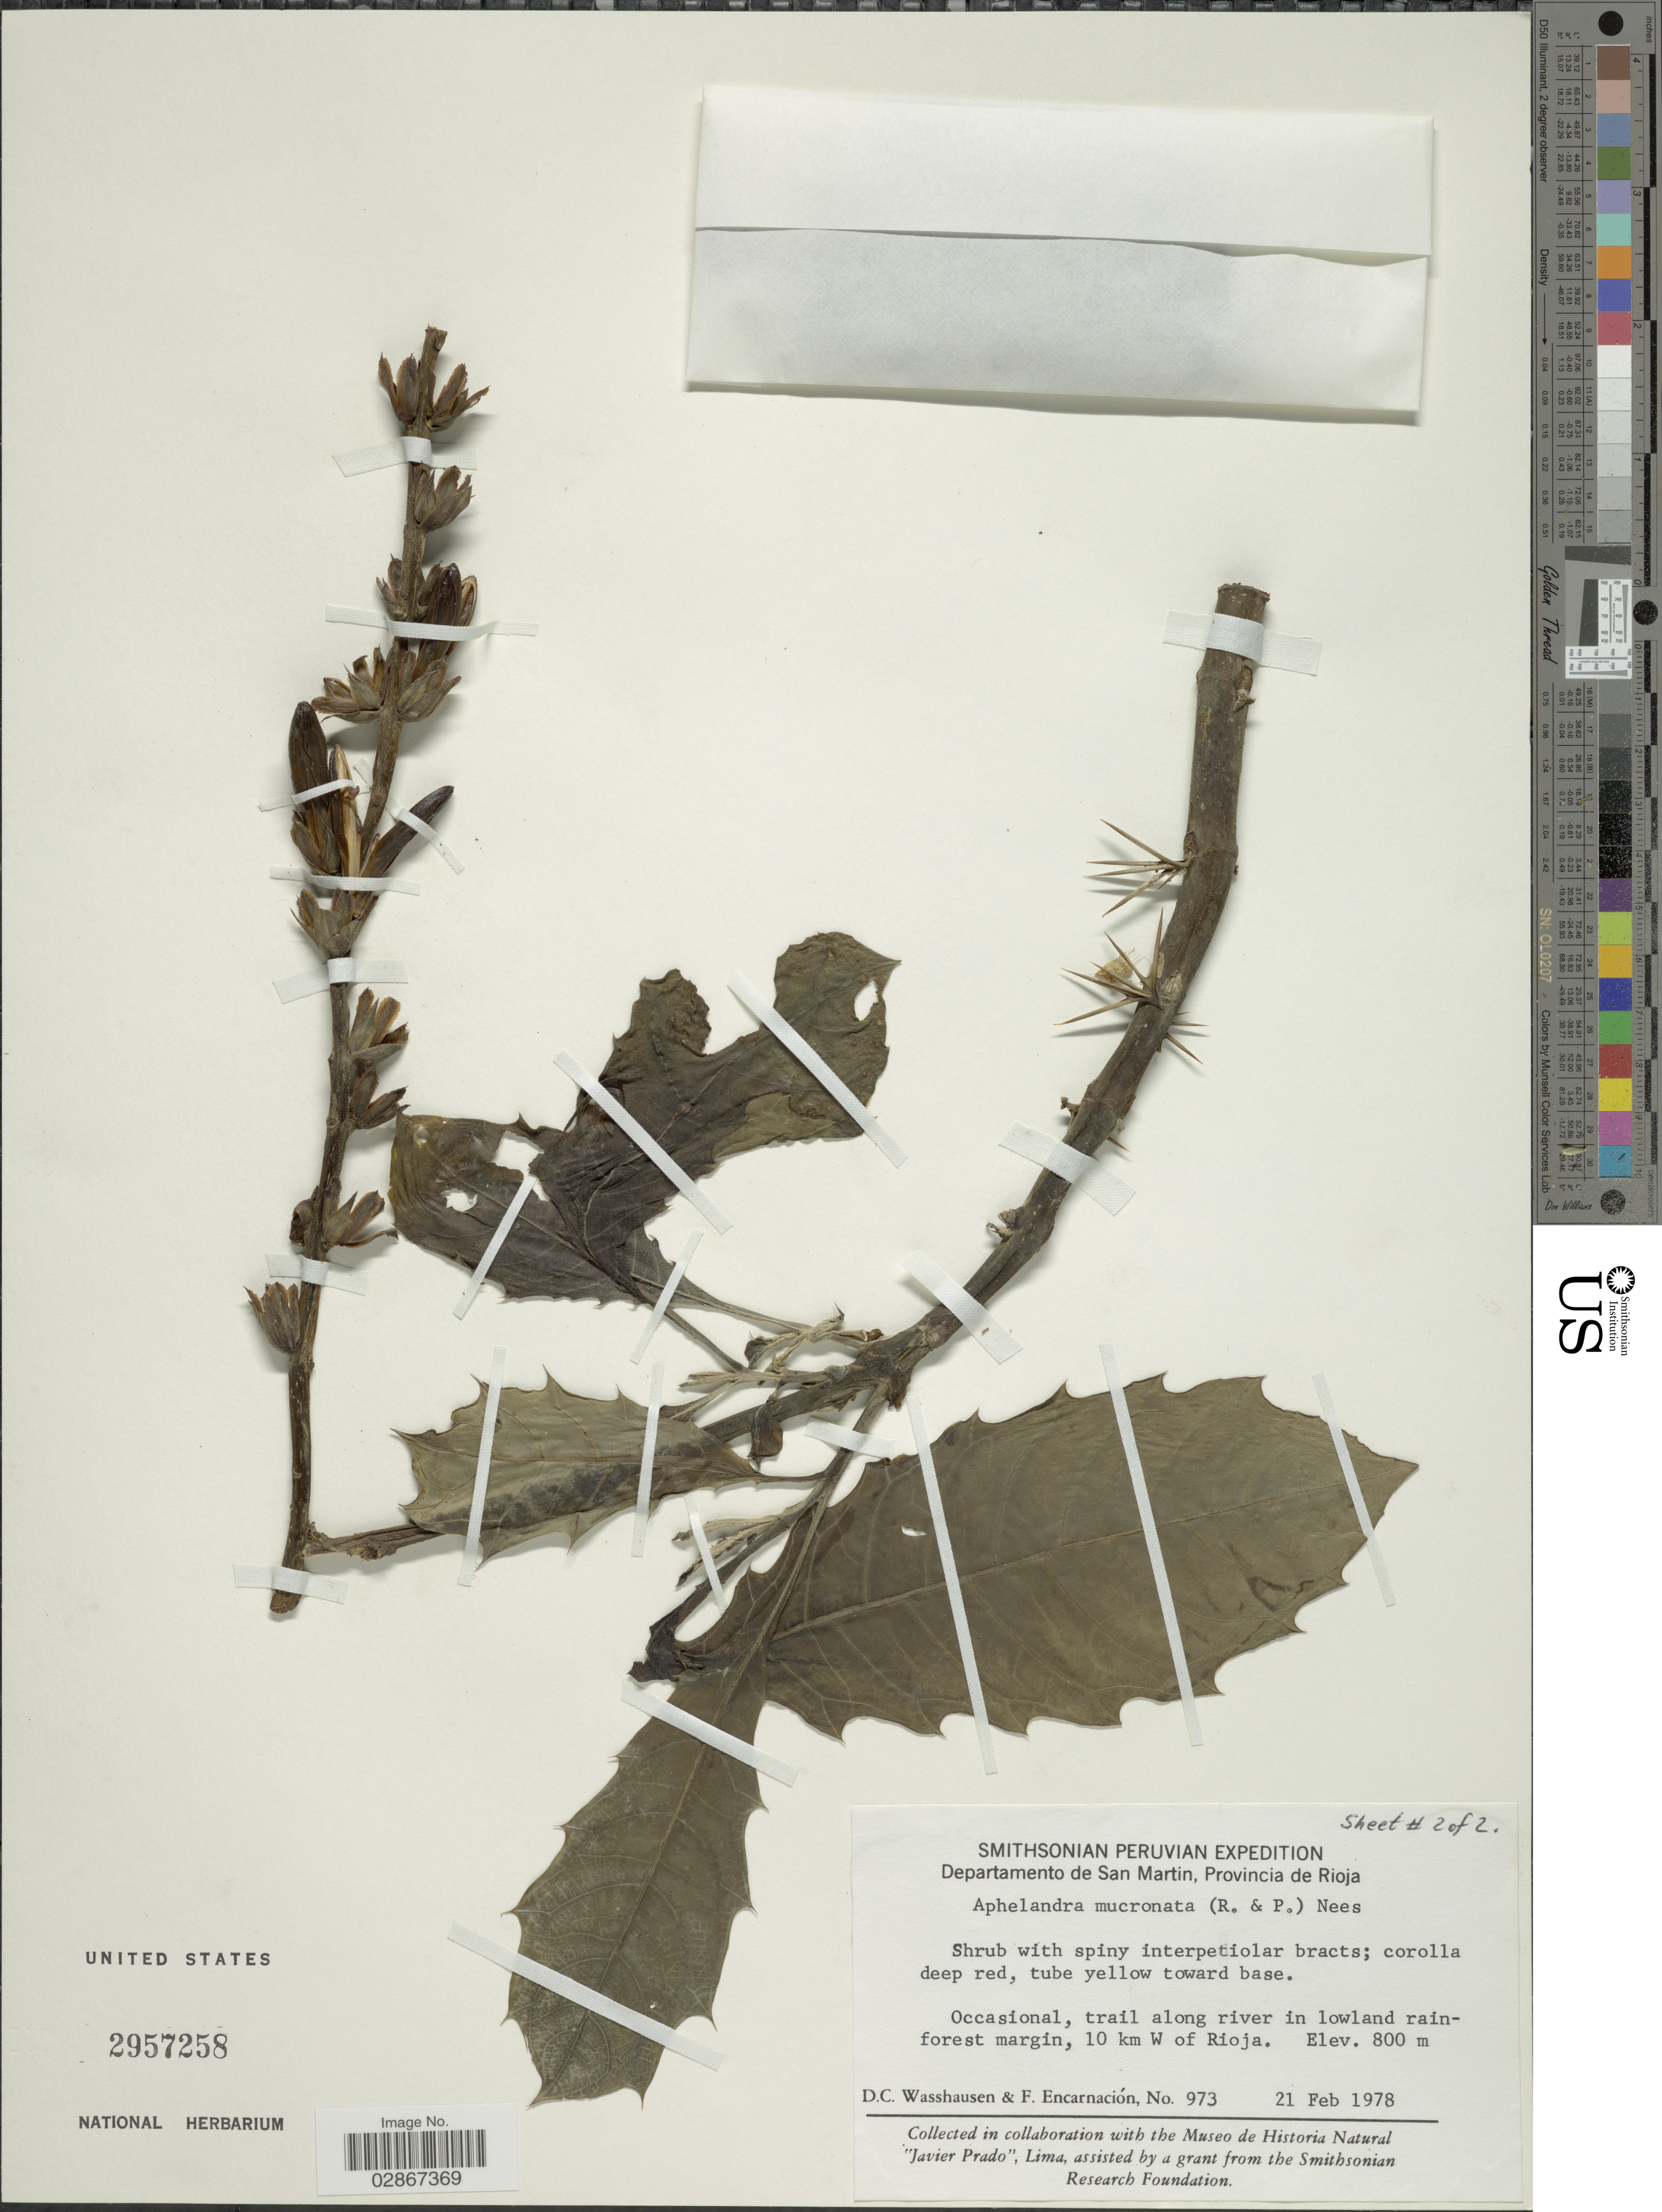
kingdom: Plantae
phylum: Tracheophyta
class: Magnoliopsida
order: Lamiales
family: Acanthaceae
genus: Aphelandra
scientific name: Aphelandra mucronata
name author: (Ruiz & Pav.) Nees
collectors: D. C. Wasshausen & F. Encarnación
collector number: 973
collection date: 1978-02-21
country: Peru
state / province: San Martín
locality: Departamento de San Martin, Provincia de Rioja. Occasional, trail along river in lowland rainforest margin, 10 km W of Rioja.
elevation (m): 800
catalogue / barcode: US 2957258